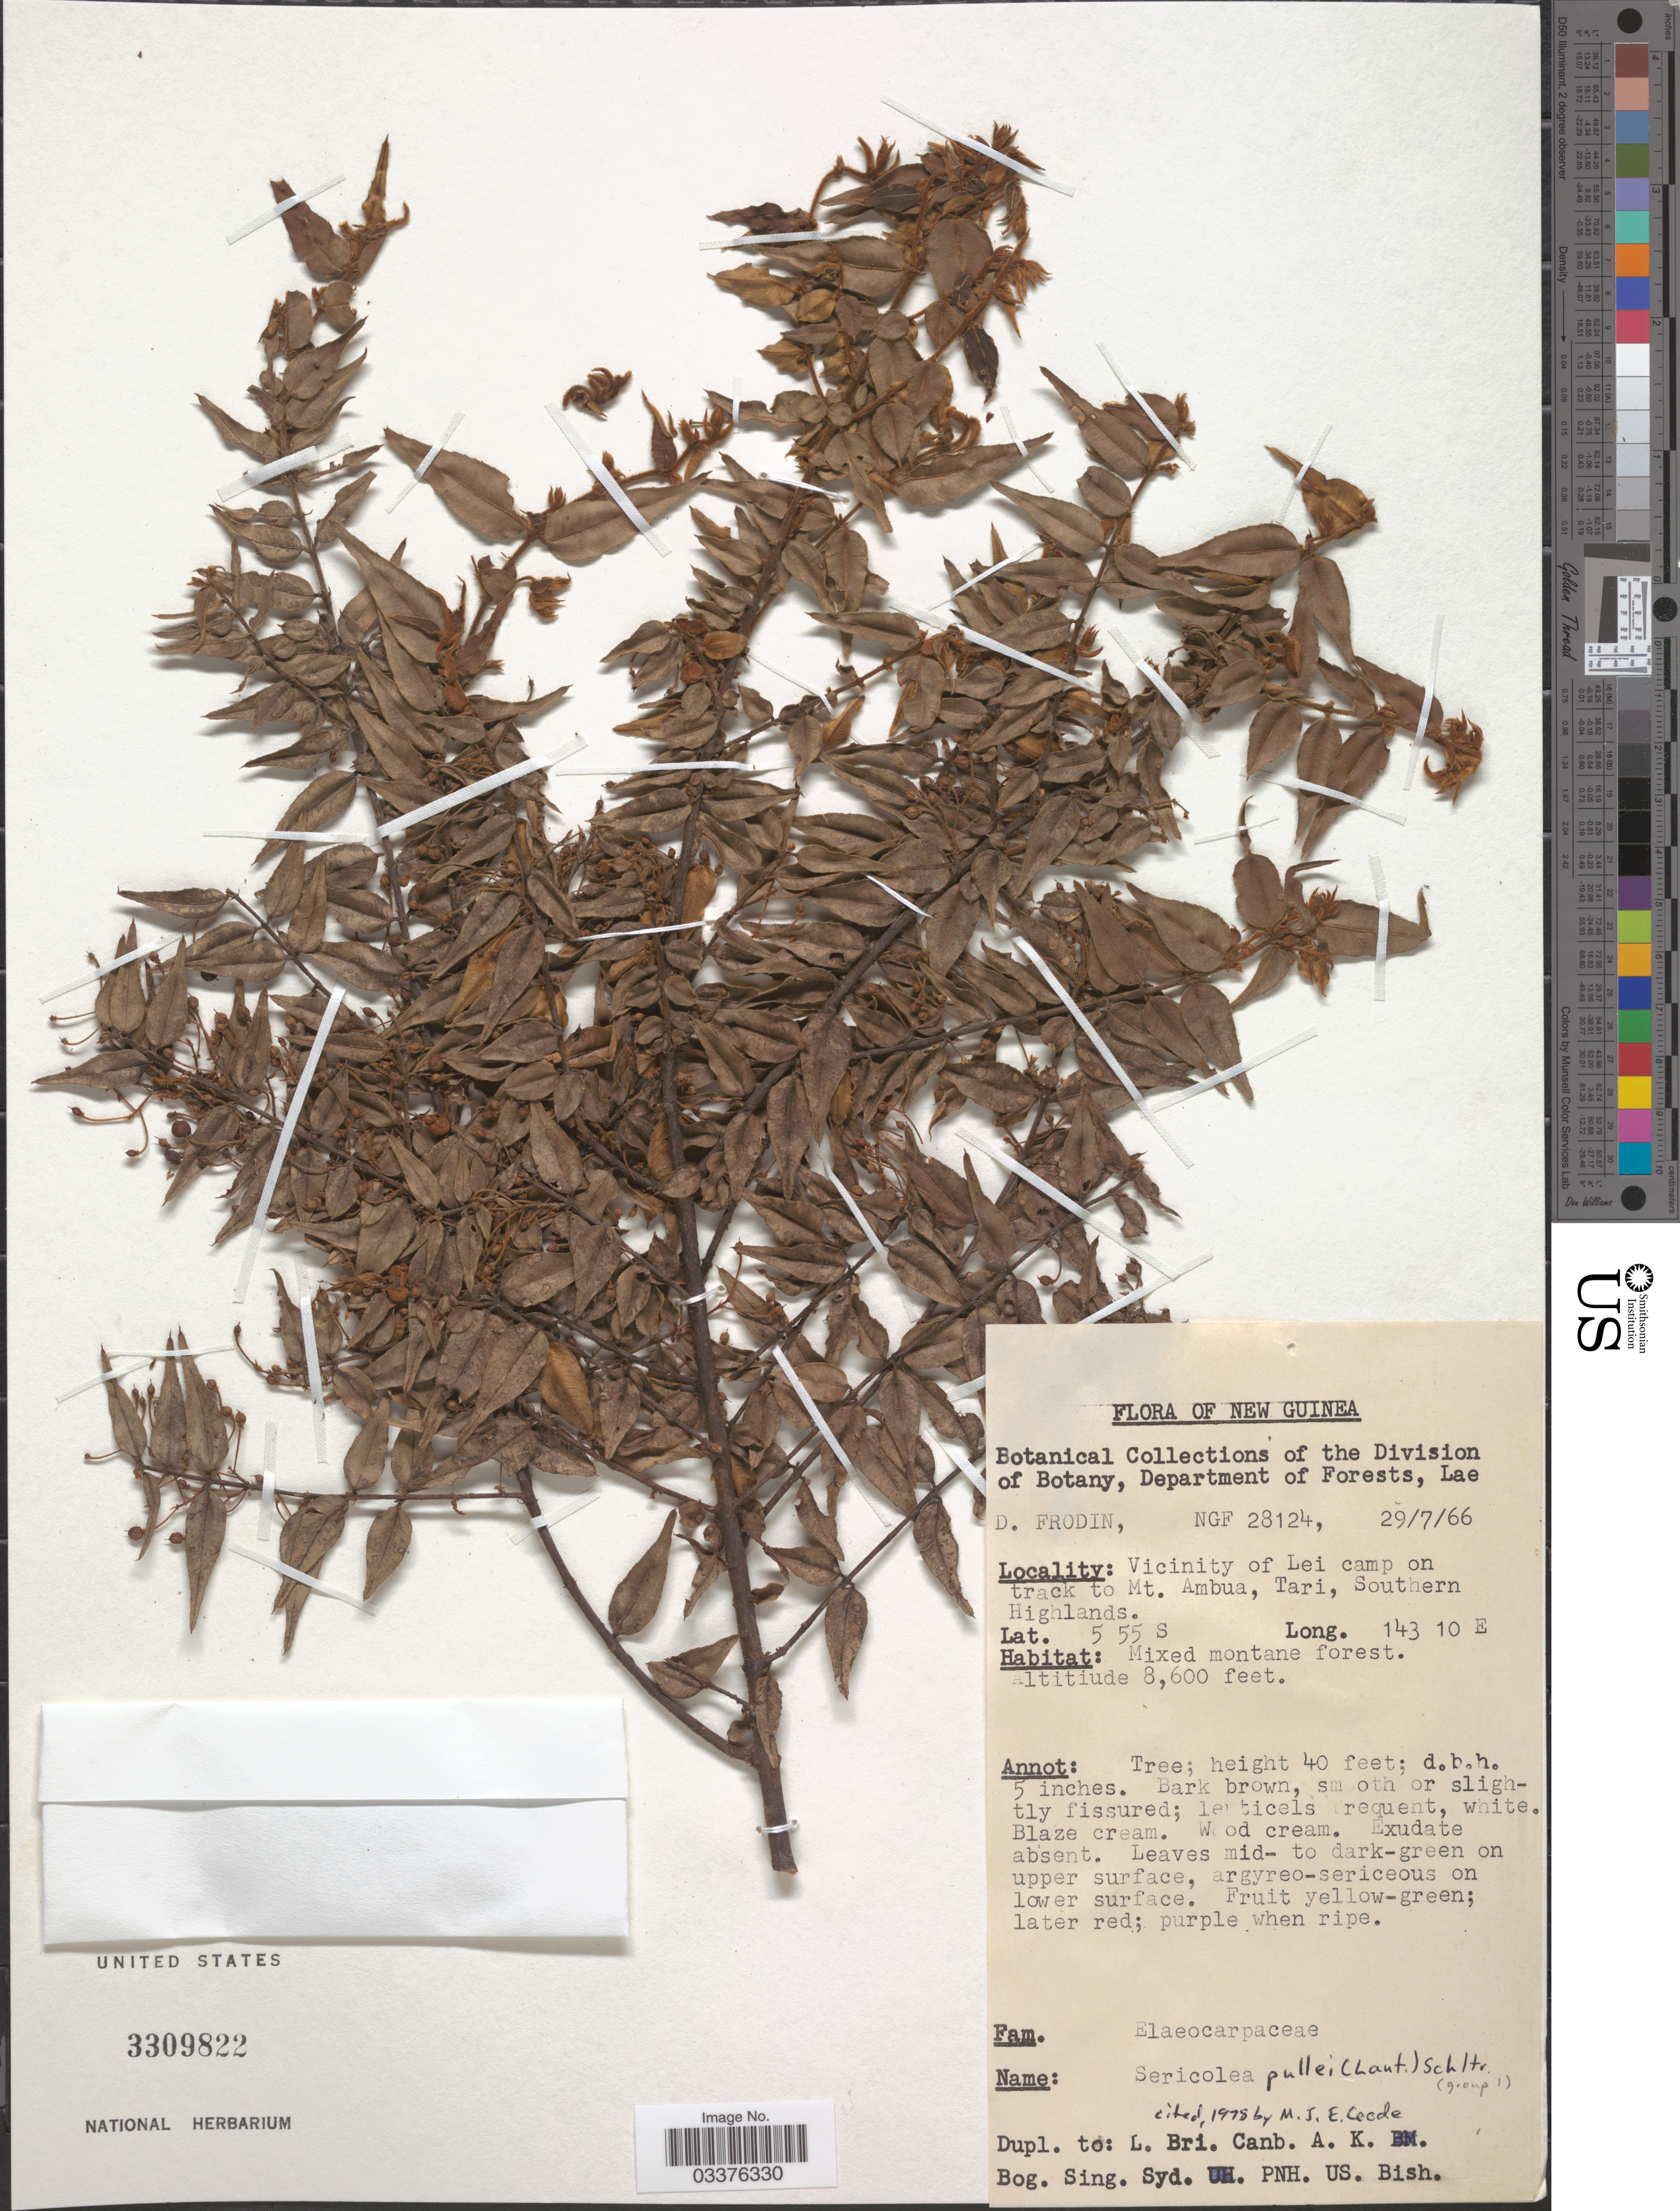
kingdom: Plantae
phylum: Tracheophyta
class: Magnoliopsida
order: Oxalidales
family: Elaeocarpaceae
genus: Sericolea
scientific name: Sericolea pullei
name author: Schltr.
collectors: D. G. Frodin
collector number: NGF 28124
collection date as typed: Transcribed d/m/y: 29/7/66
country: Papua New Guinea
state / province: Southern Highlands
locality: New Guinea. Vicinity of Lei camp on track to Mt. Ambua, Tari, Southern Highlands.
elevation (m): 2621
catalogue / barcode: US 3309822